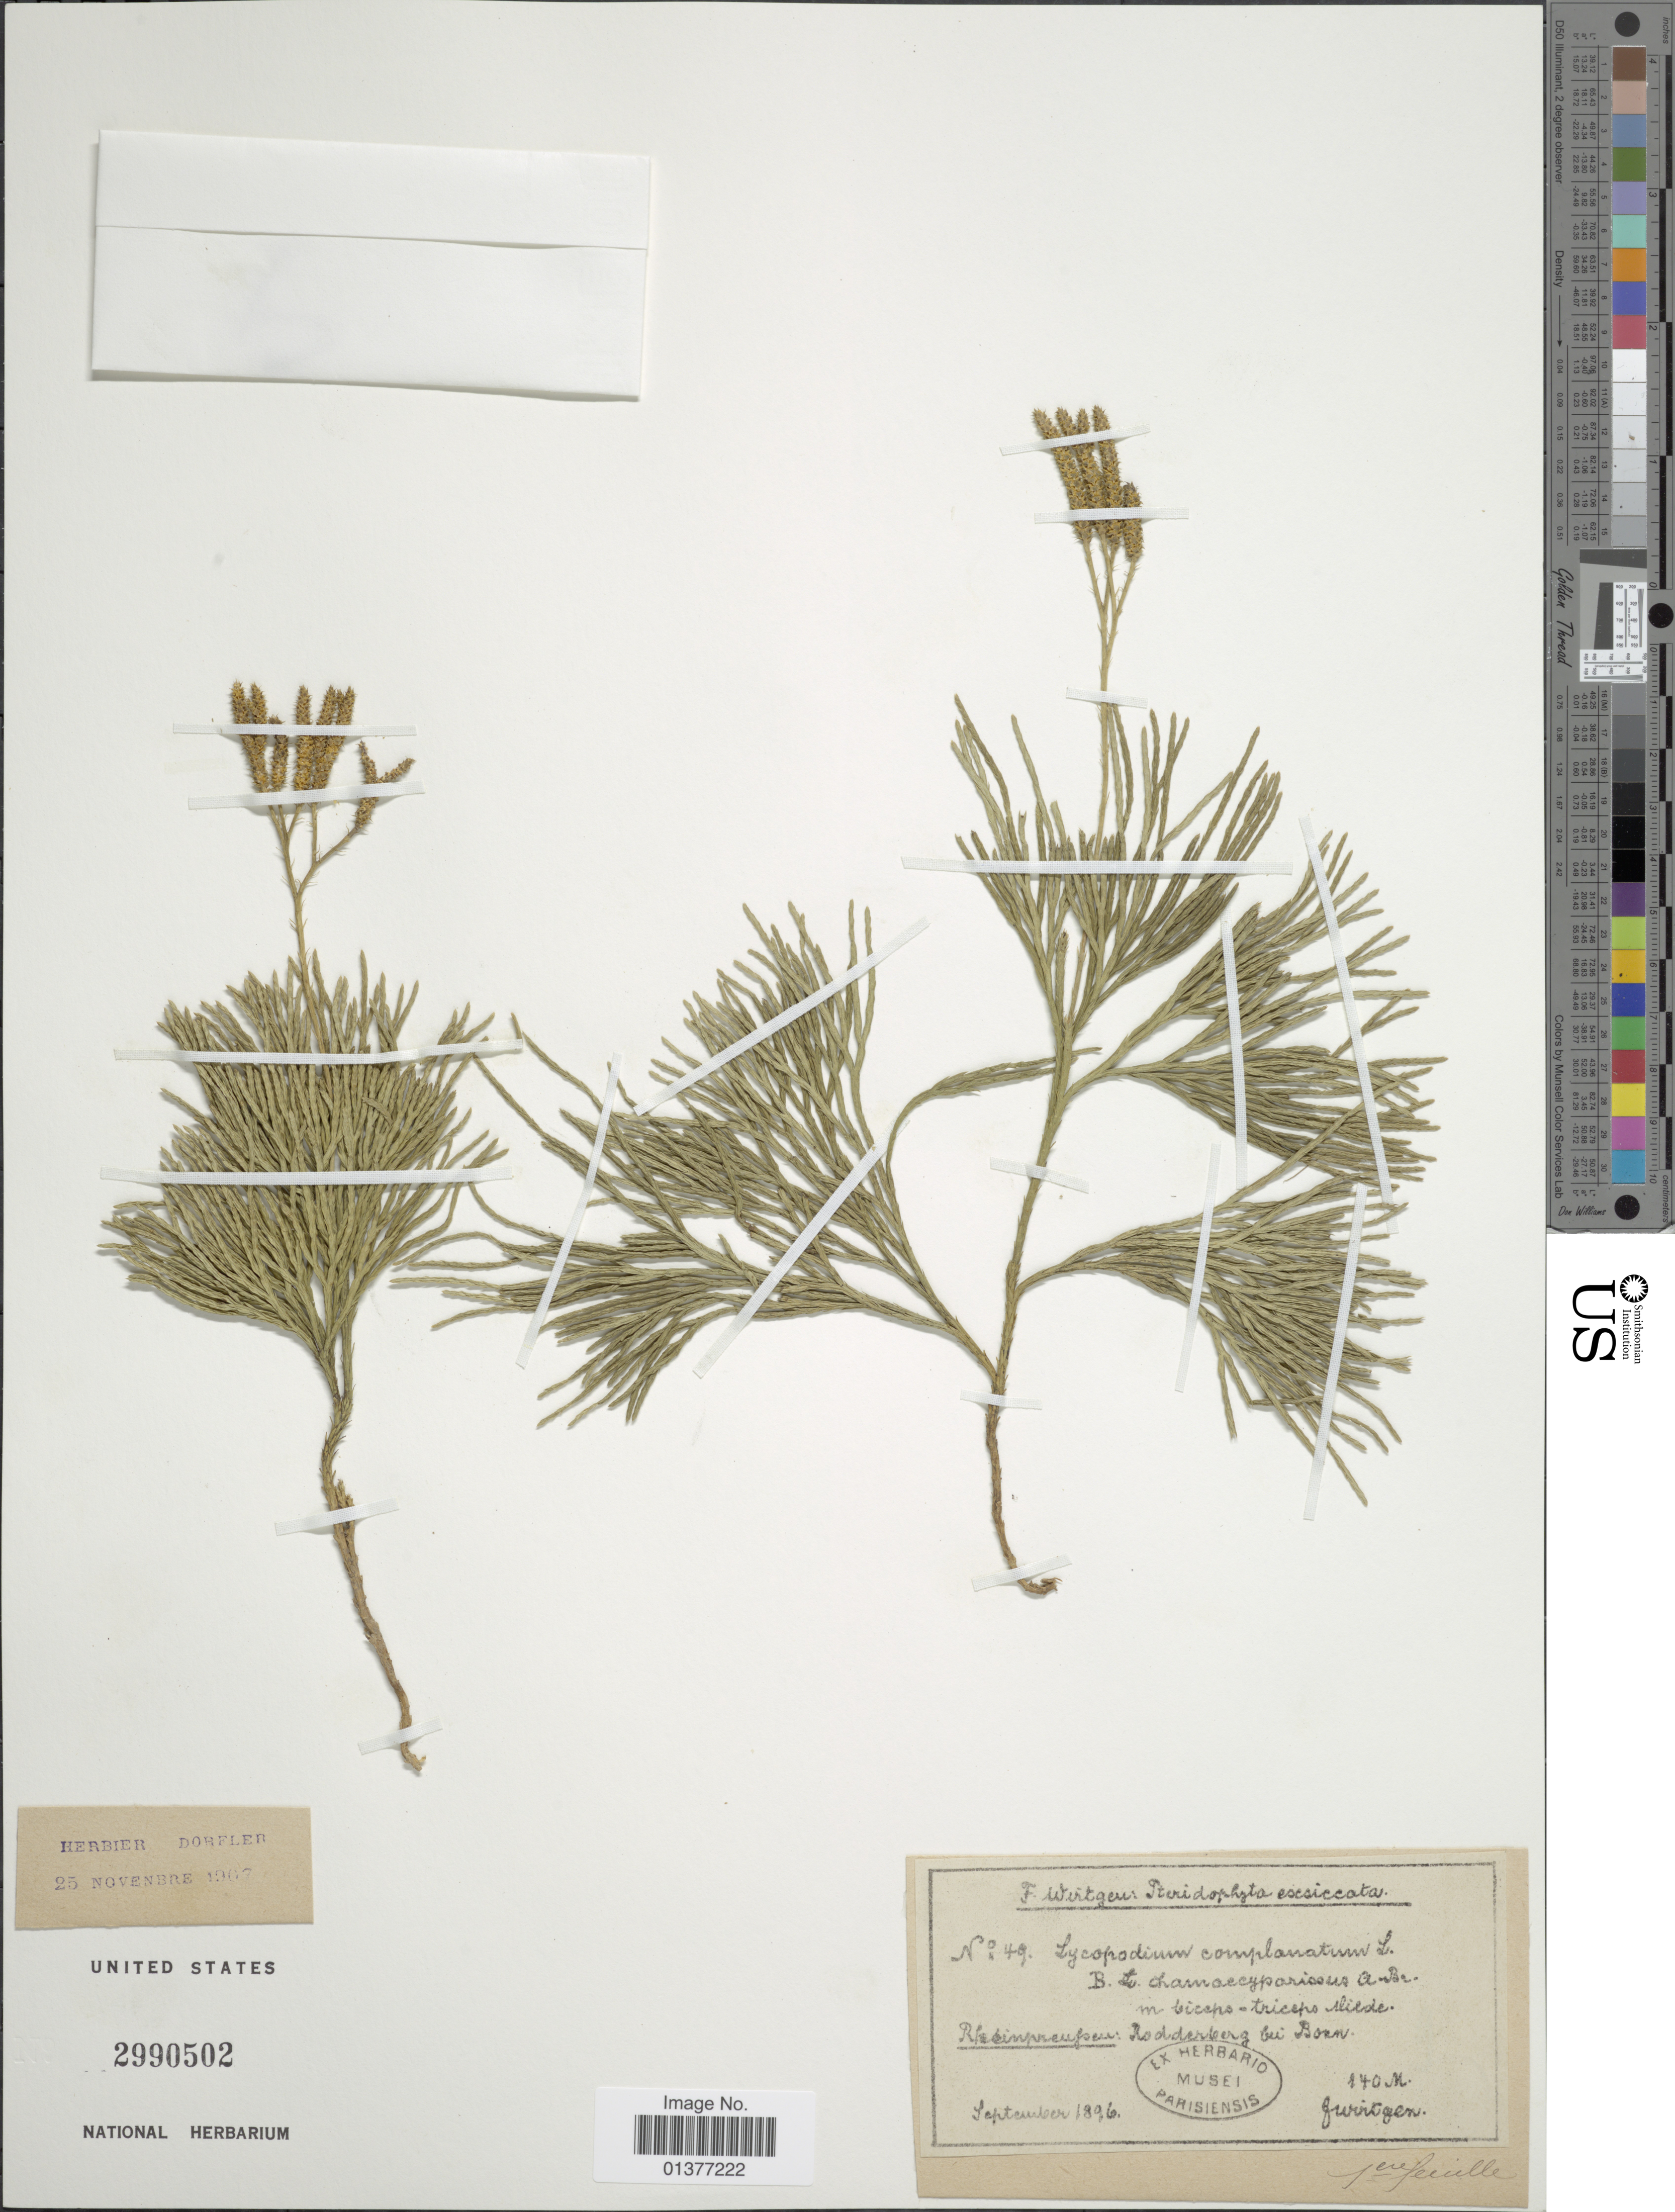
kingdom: Plantae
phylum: Tracheophyta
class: Lycopodiopsida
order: Lycopodiales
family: Lycopodiaceae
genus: Diphasiastrum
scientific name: Diphasiastrum tristachyum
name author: (Pursh) Holub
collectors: Wirtgen, --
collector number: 49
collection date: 1896-09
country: Germany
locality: Rheinpreussen: Rodderberg bei Bonn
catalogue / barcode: US 2990502